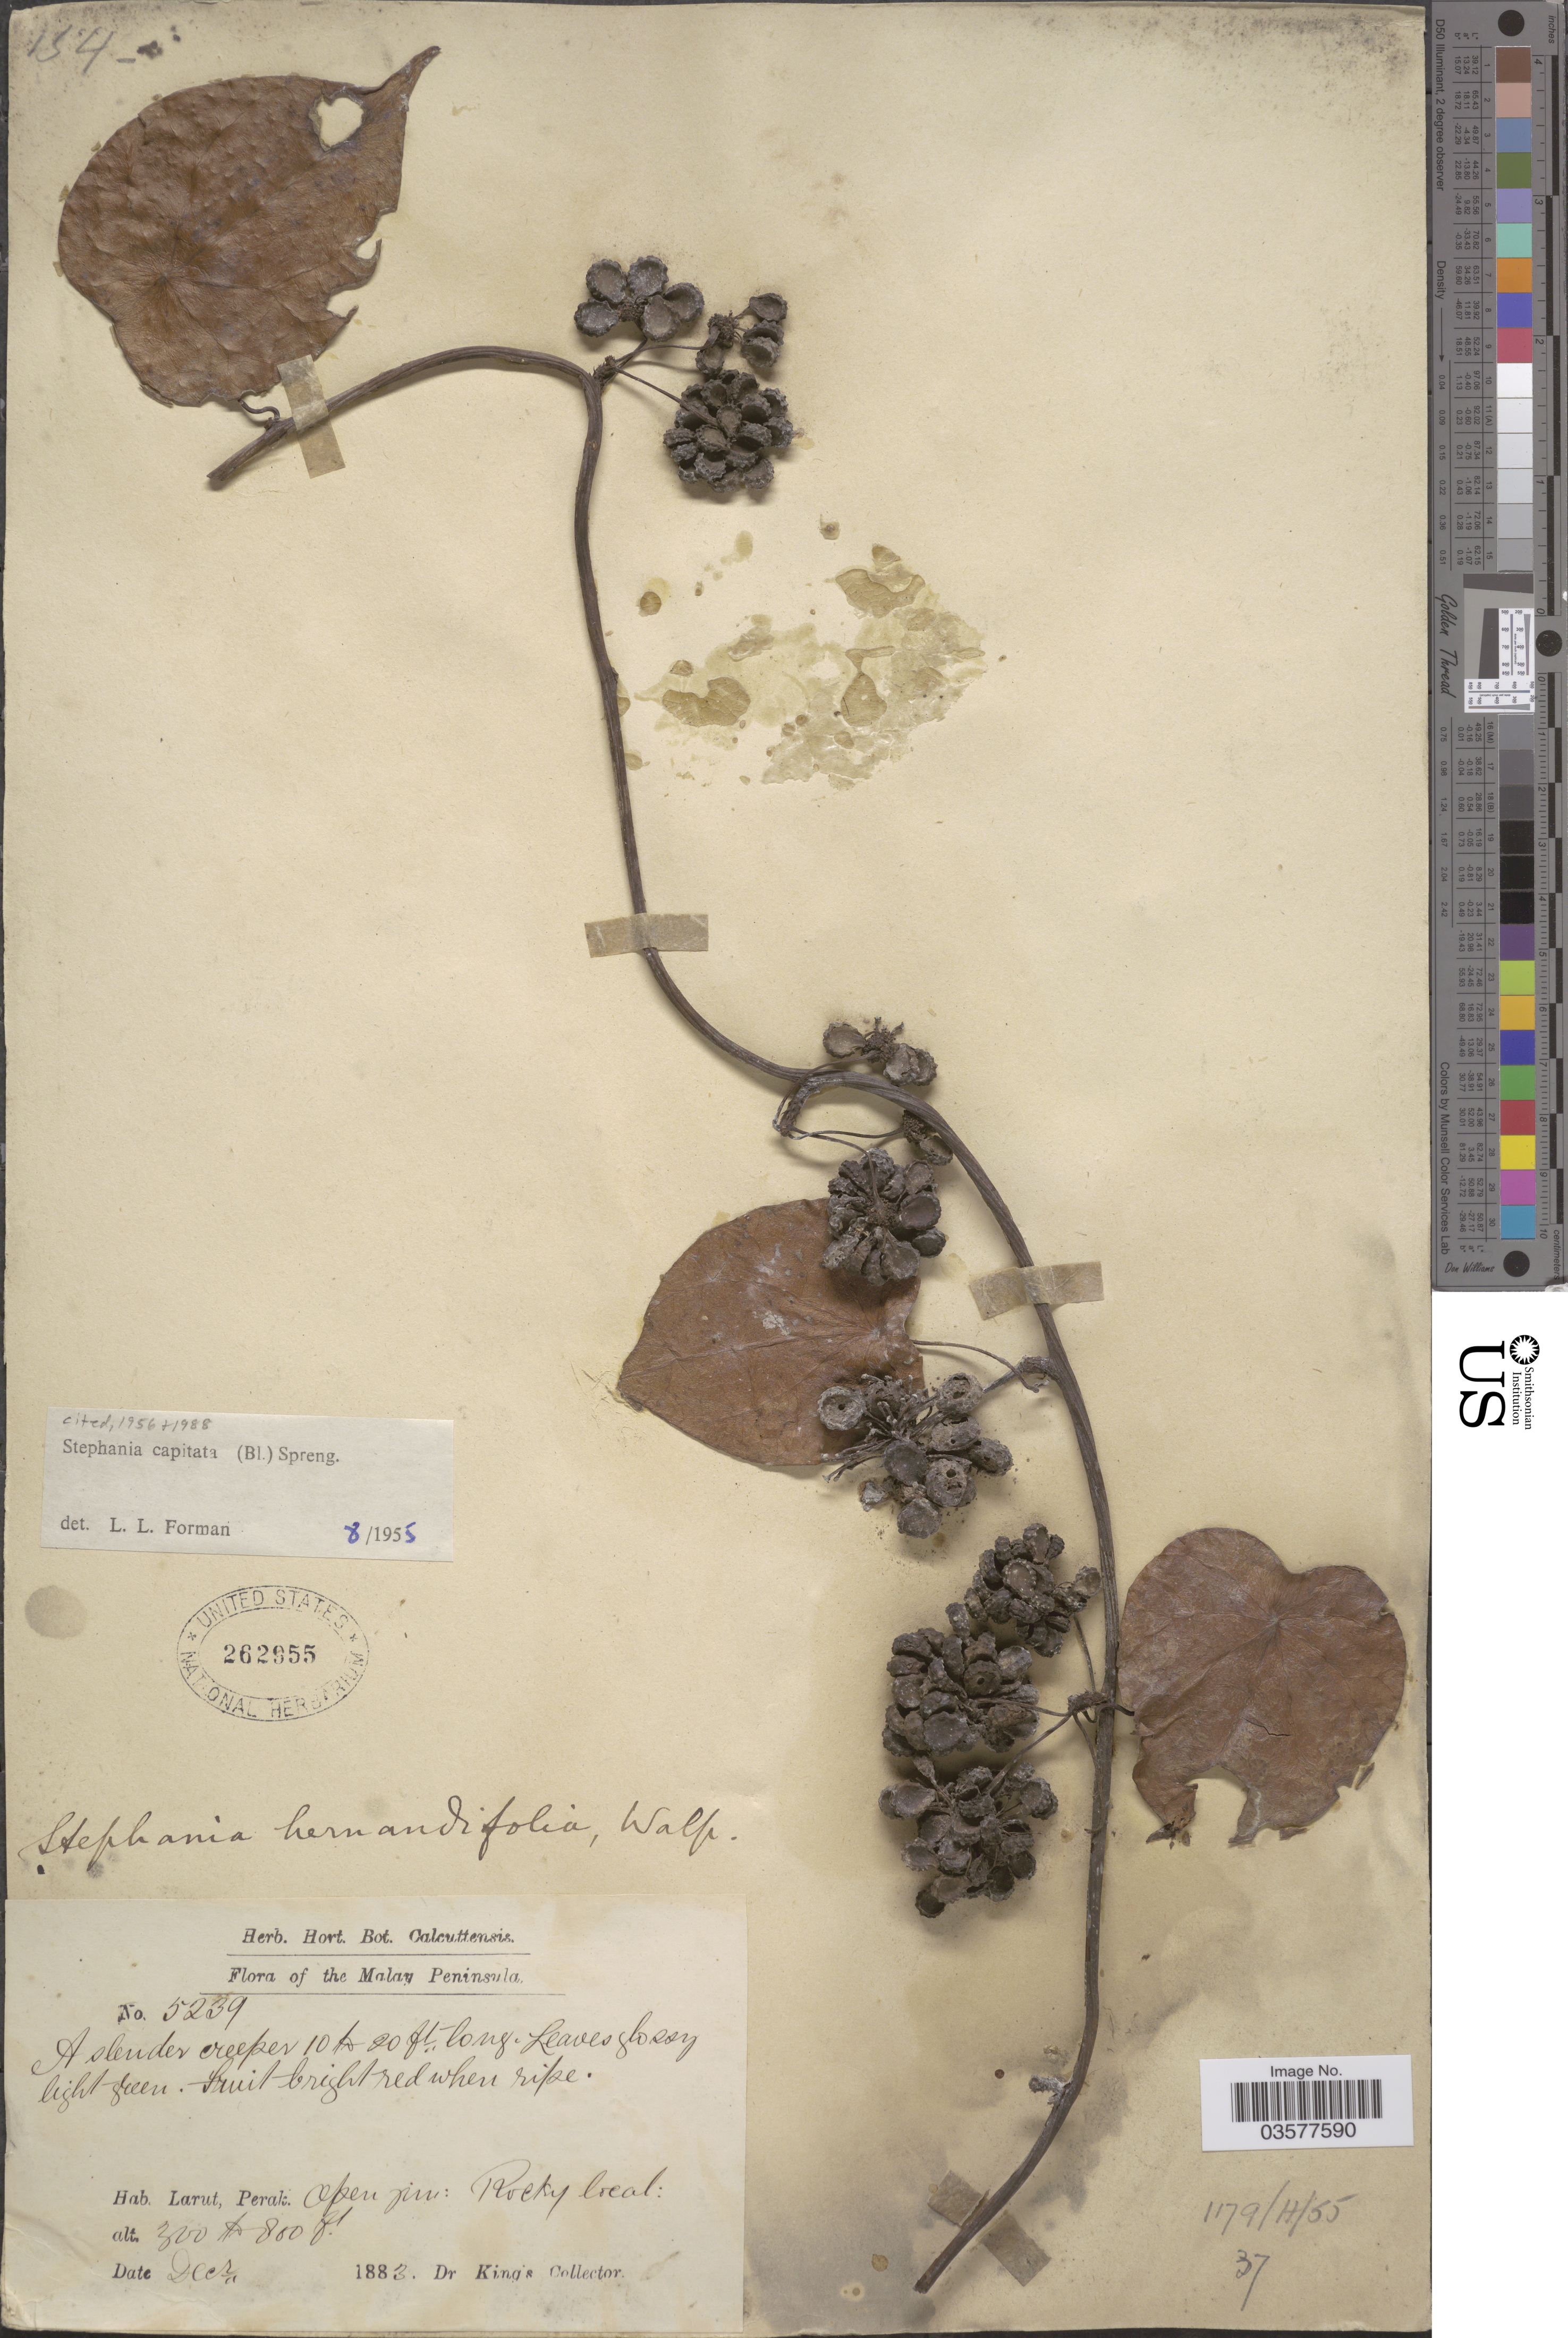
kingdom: Plantae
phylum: Tracheophyta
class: Magnoliopsida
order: Ranunculales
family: Menispermaceae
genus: Stephania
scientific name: Stephania capitata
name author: Spreng.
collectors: Dr. King's collector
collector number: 5239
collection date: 1883-12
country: Malaysia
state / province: Perak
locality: The Malay Peninsula. Larut.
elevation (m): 91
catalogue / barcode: US 262955